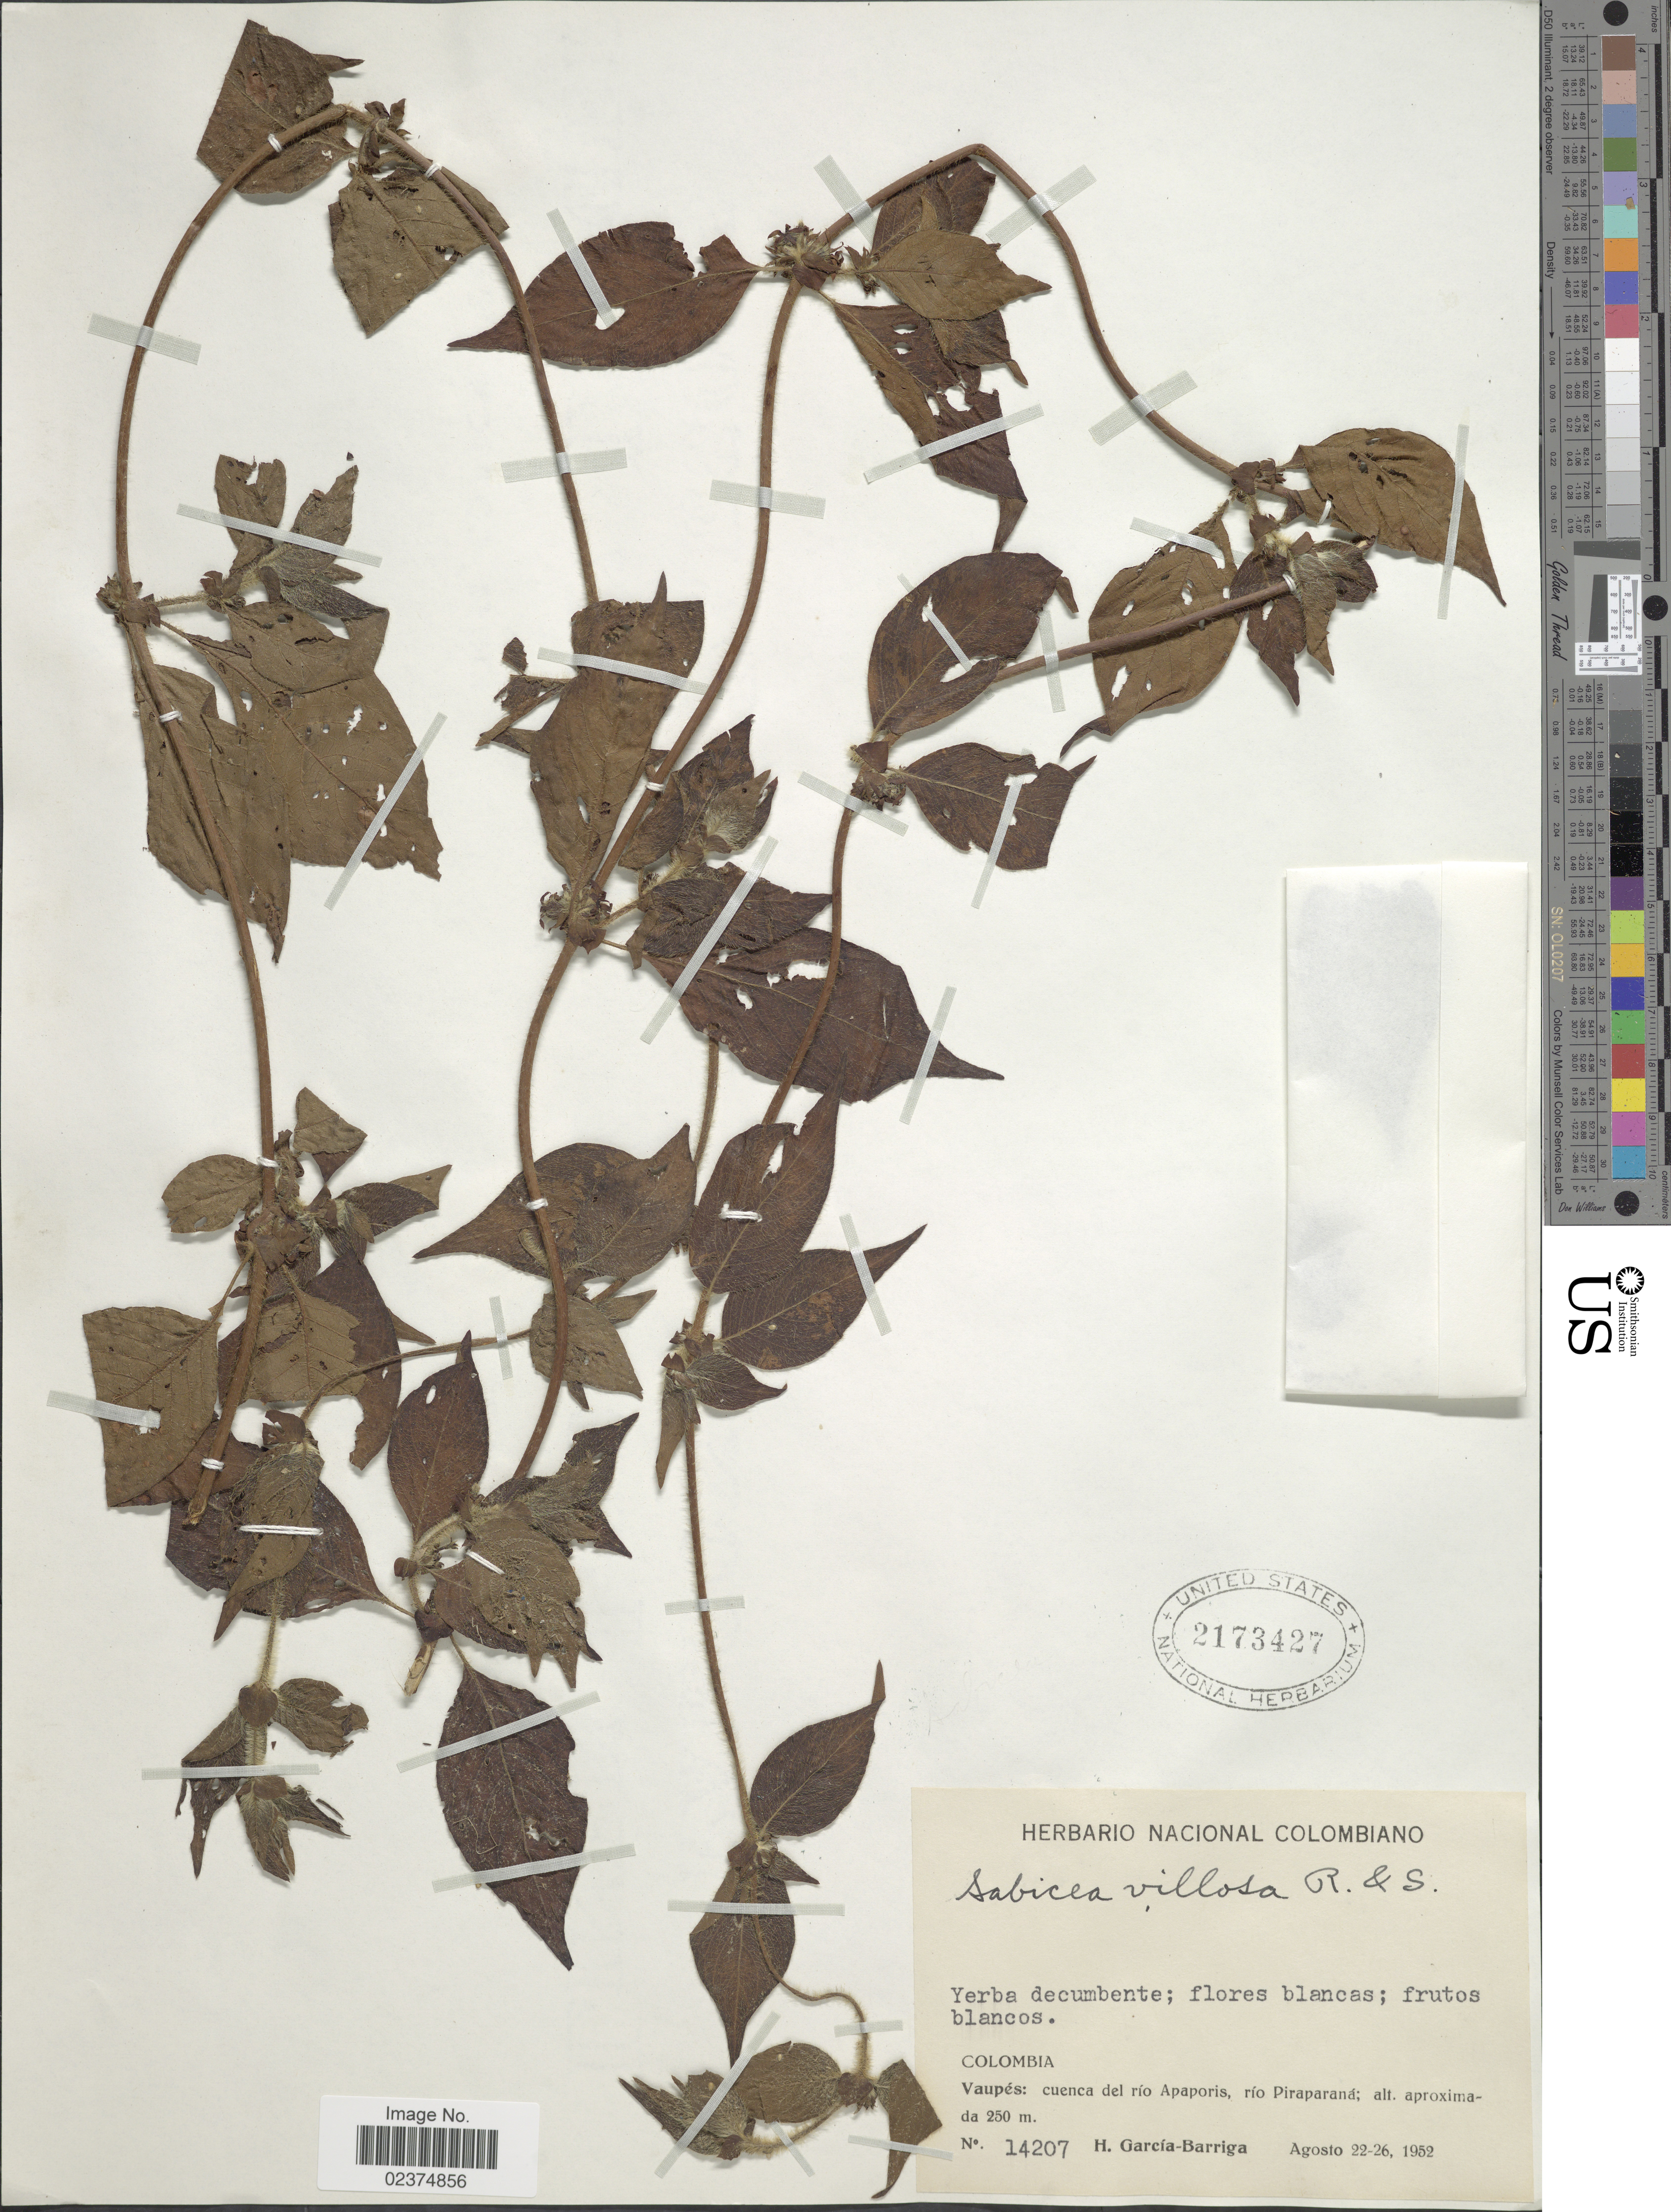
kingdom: Plantae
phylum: Tracheophyta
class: Magnoliopsida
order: Gentianales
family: Rubiaceae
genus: Sabicea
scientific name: Sabicea villosa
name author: Willd. ex Roem. & Schult.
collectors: H. García Barriga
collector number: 14207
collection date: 1952-08-22/1952-08-26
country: Colombia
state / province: Vaupés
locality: Cuenca del rio Apaporis, rio Piraparana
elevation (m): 250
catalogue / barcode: US 2173427